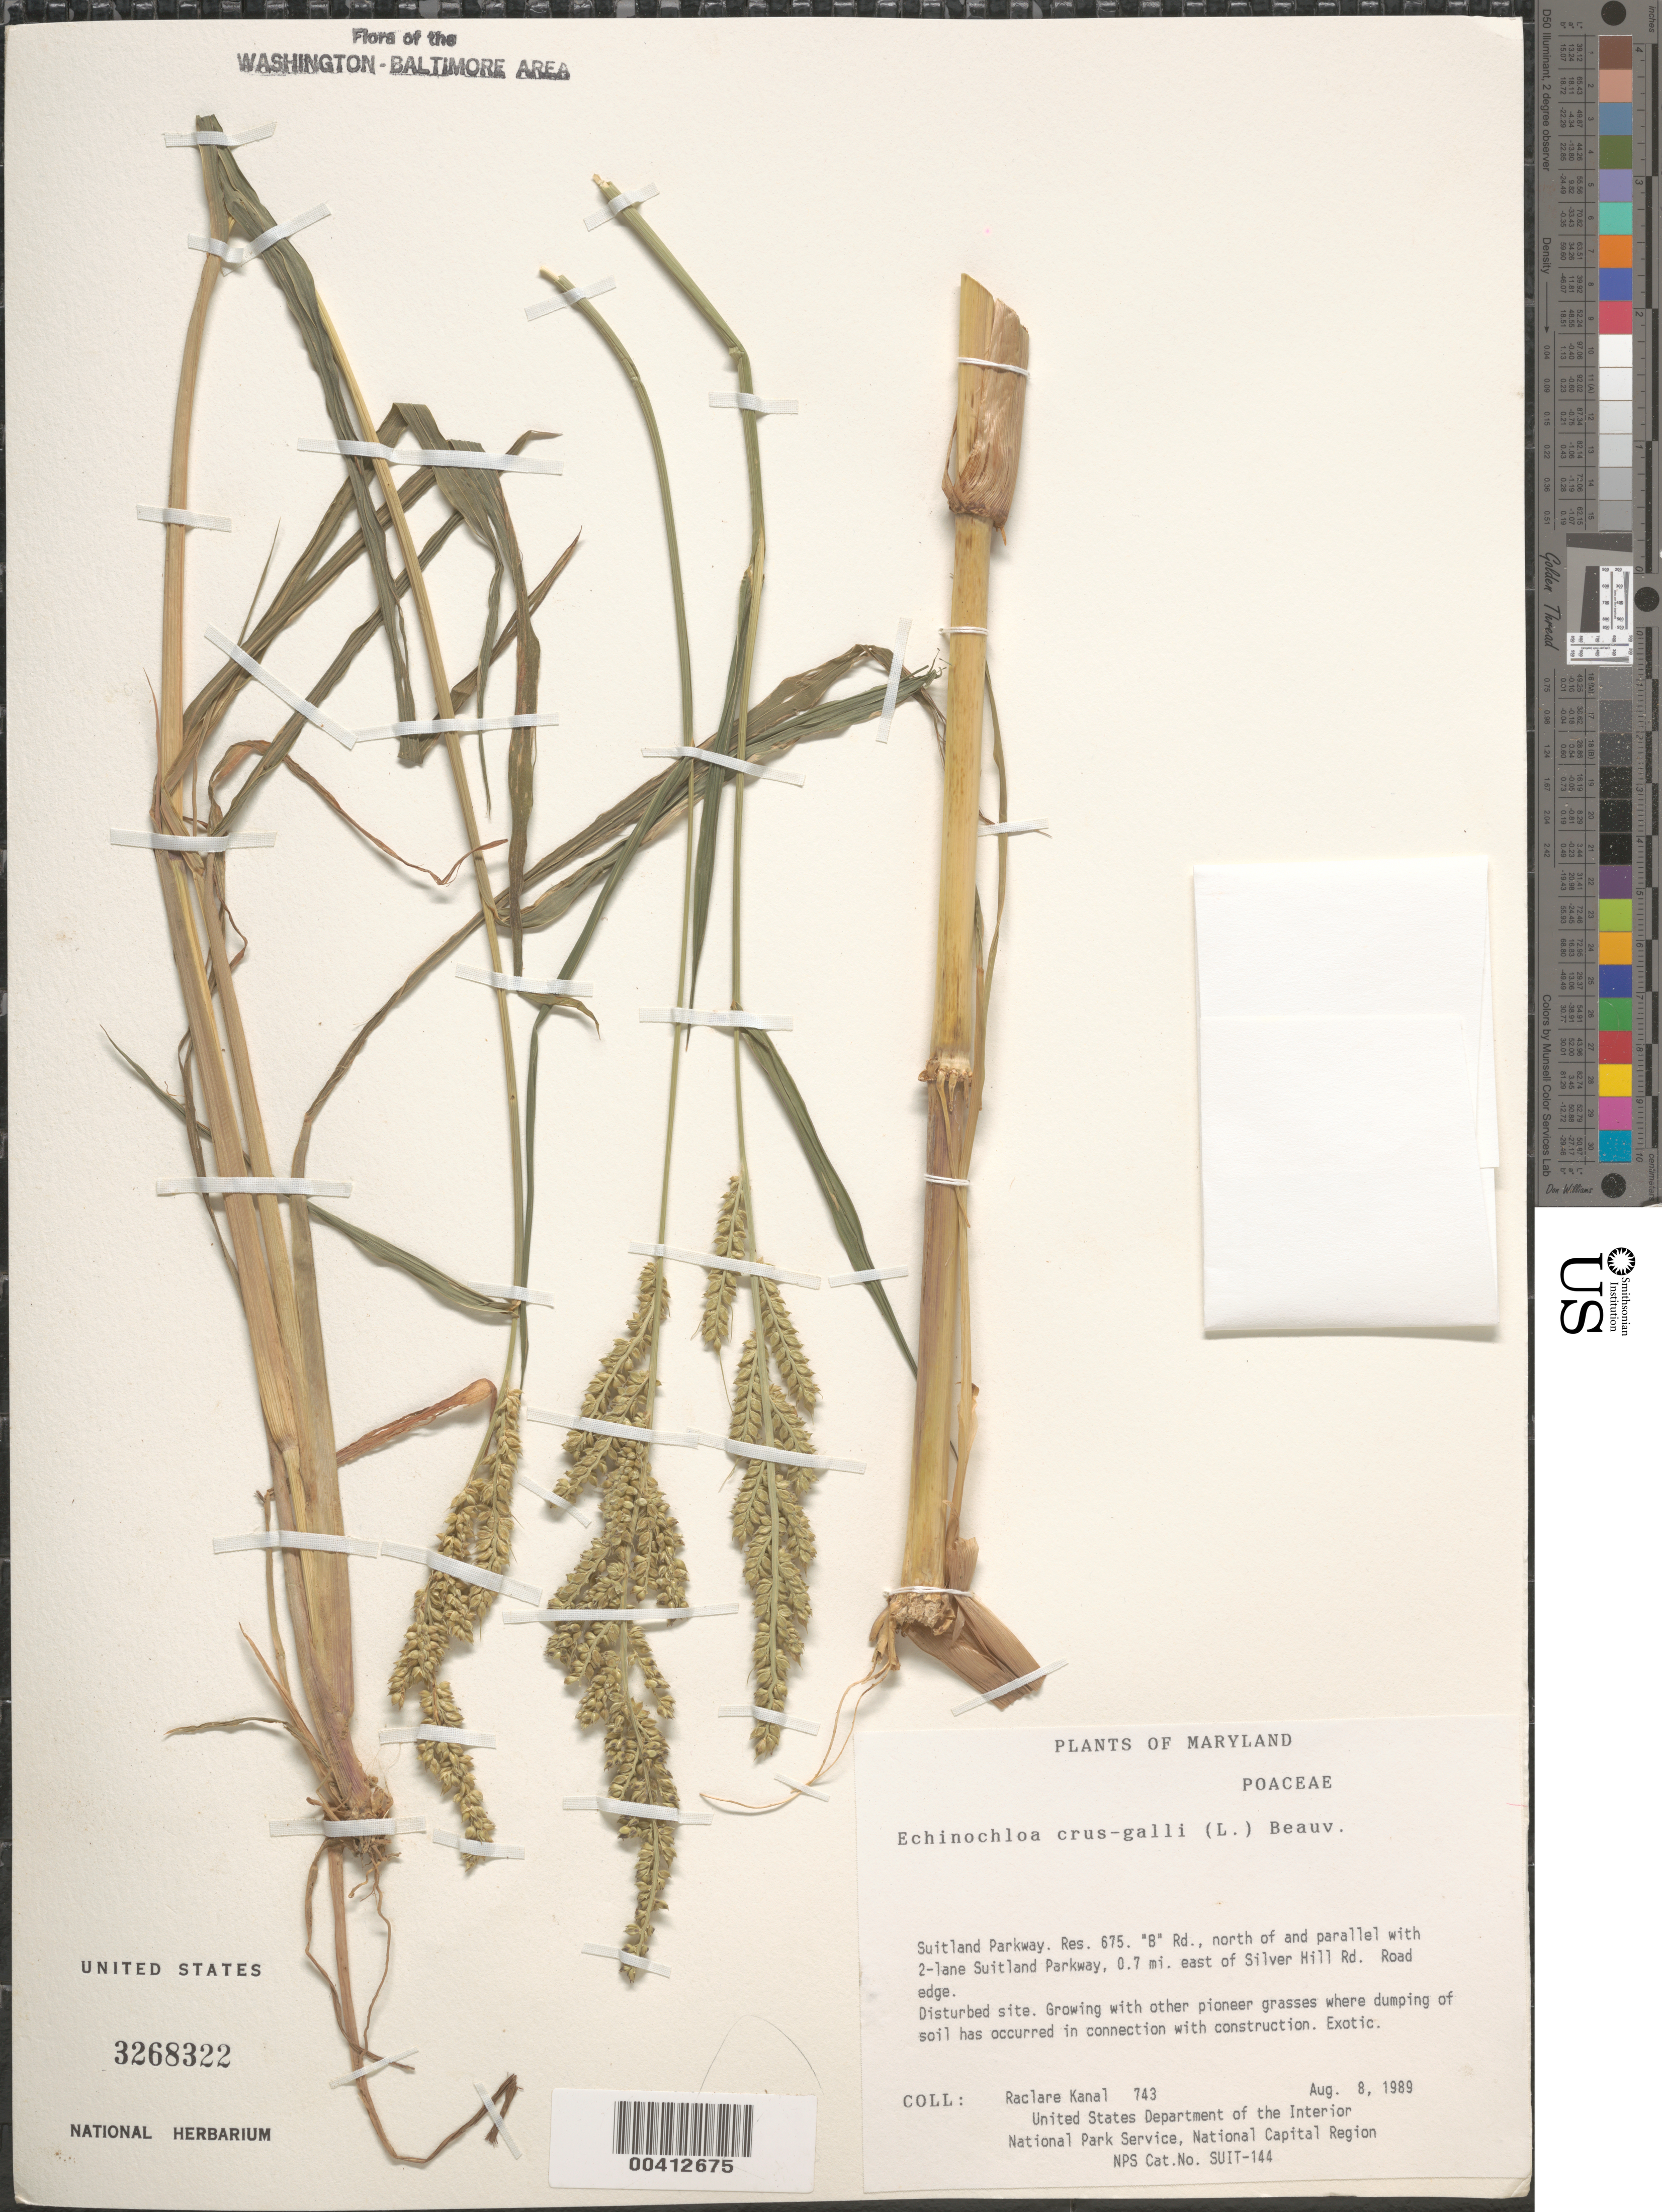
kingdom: Plantae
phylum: Tracheophyta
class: Liliopsida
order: Poales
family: Poaceae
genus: Echinochloa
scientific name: Echinochloa crus-galli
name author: (L.) P. Beauv.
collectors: R. Kanal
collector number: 743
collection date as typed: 08 Aug 1989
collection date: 1989-08-08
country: United States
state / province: Maryland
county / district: Prince George's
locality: Suitland Parkway, Res 675, "B" Rd, N parallel of Suitland Parkway, E of Silver Hill Rd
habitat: Road edge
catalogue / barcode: US 3268322